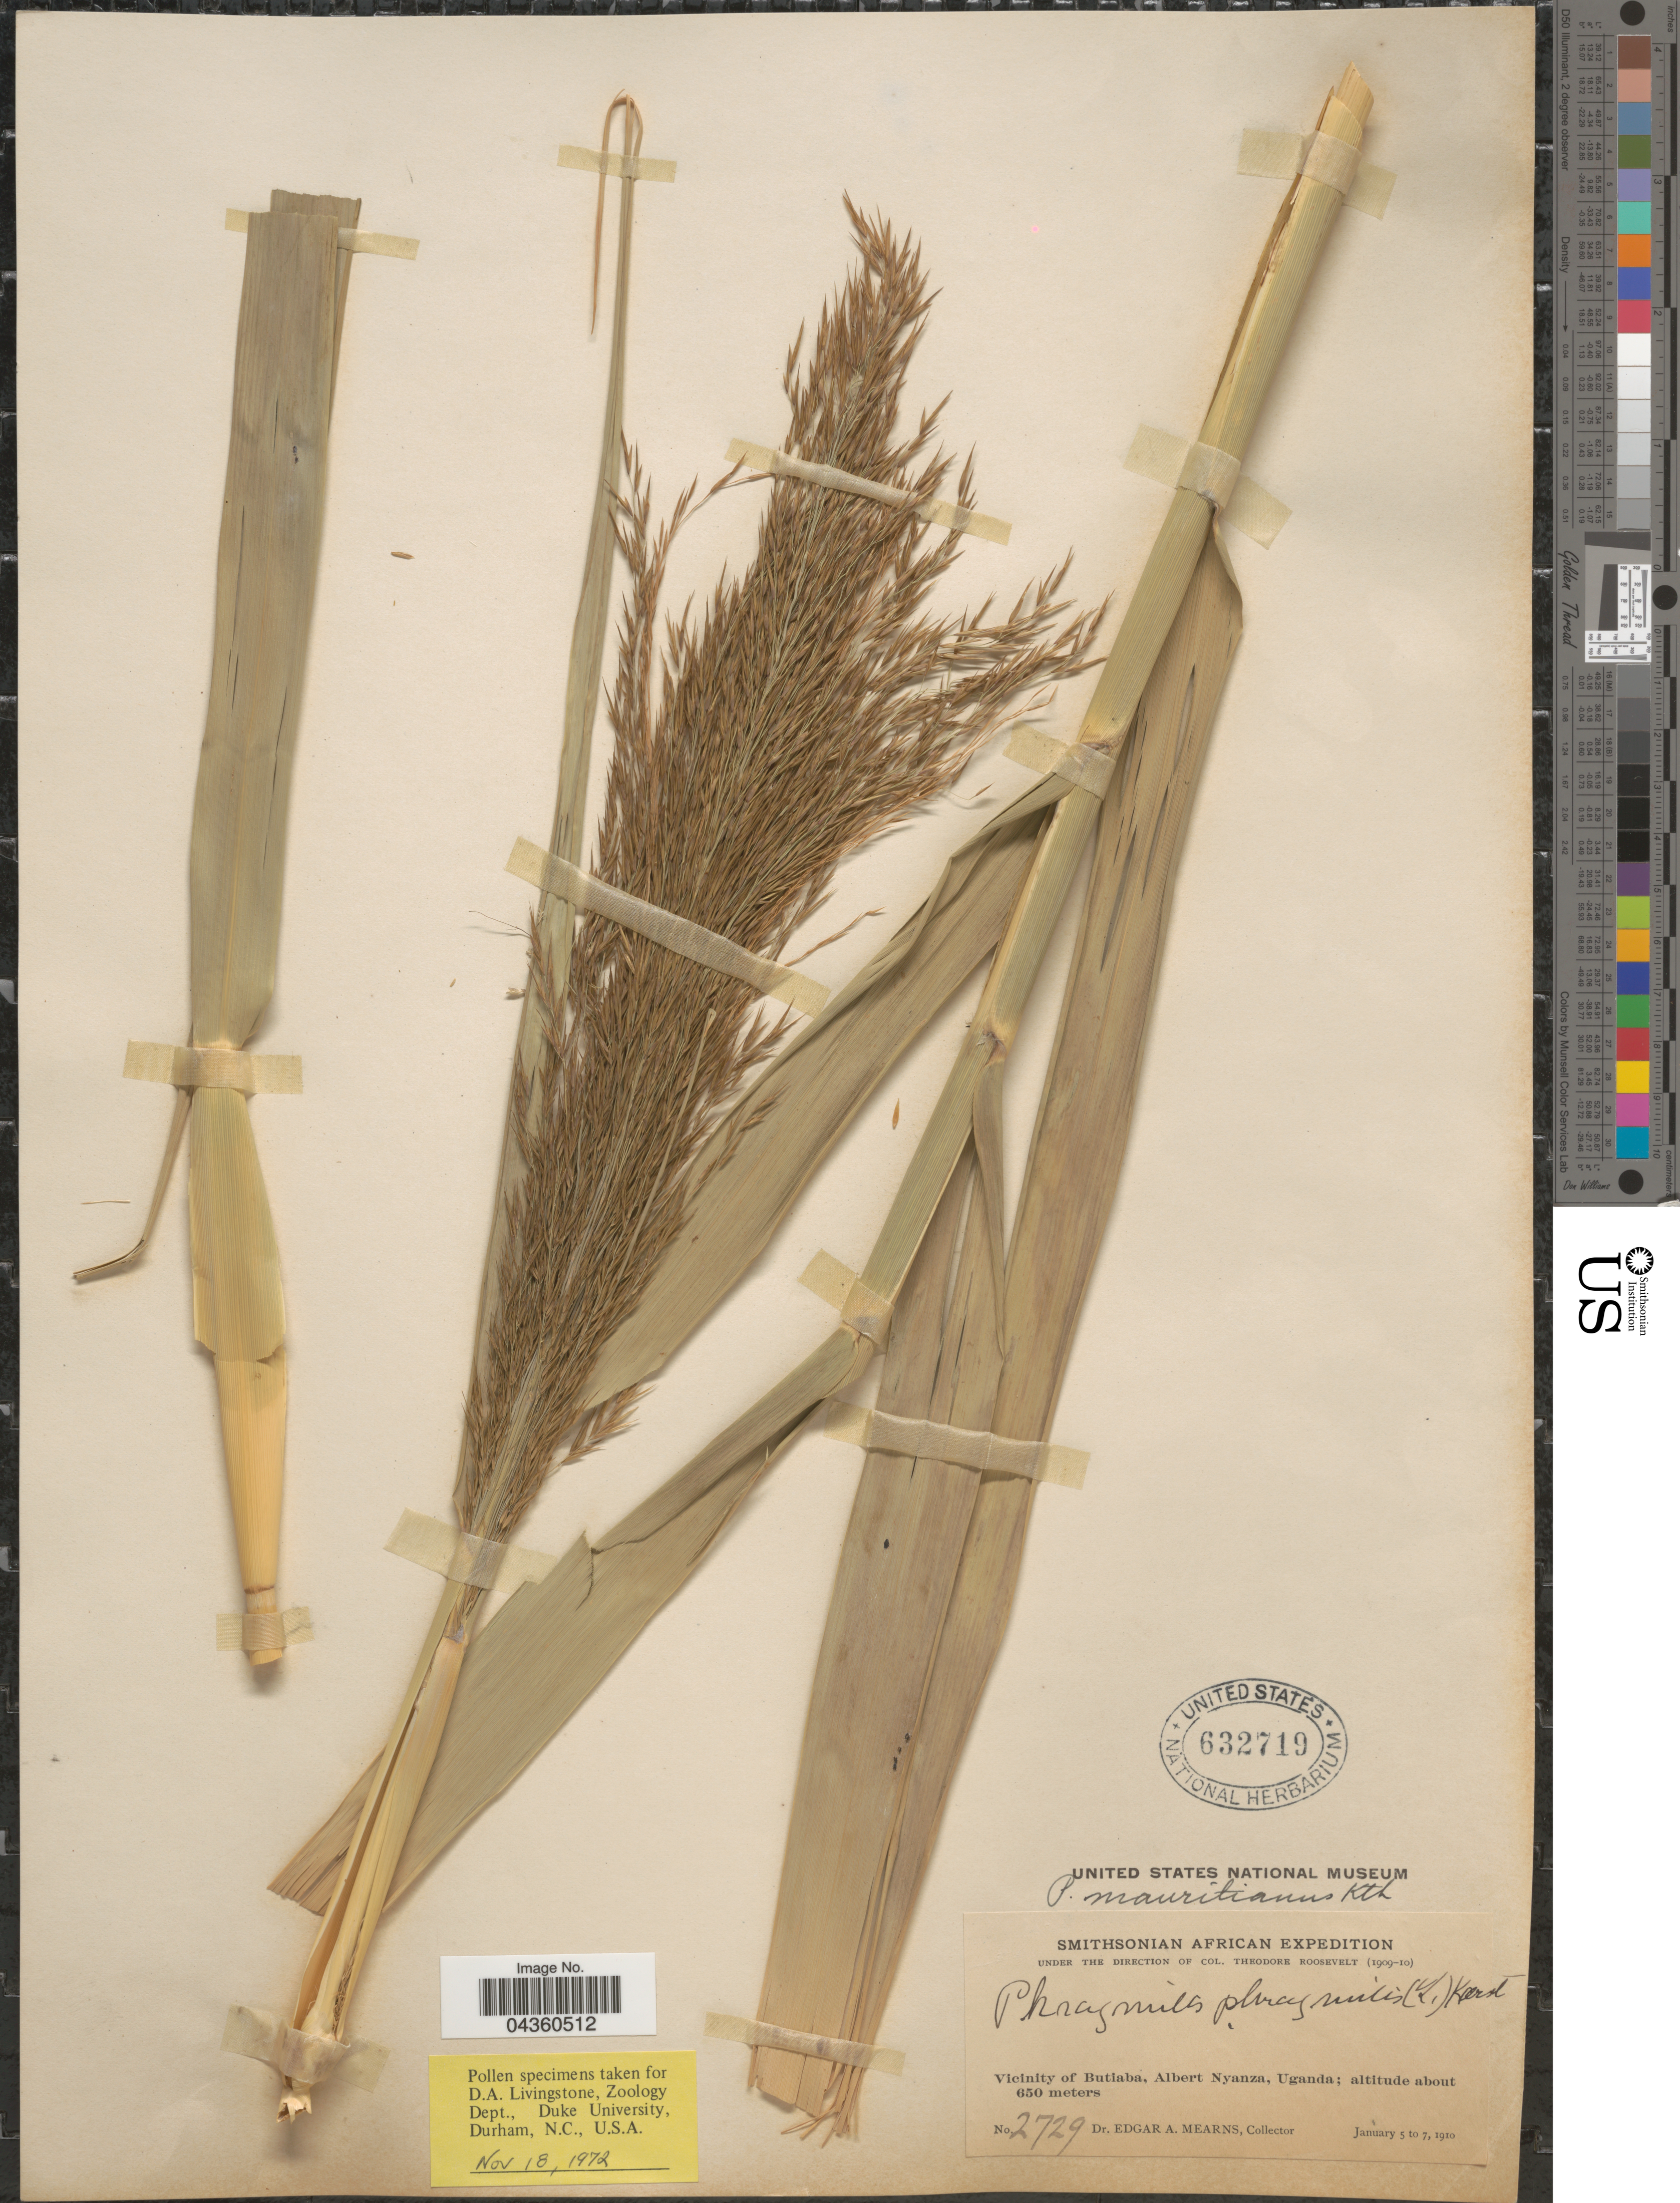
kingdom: Plantae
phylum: Tracheophyta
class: Liliopsida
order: Poales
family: Poaceae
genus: Phragmites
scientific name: Phragmites mauritianus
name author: Kunth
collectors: E. A. Mearns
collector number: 2729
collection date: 1910-01-05/1910-01-07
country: Uganda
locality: Smithsonian African Expedition. Vicinity of Butiaba, Albert Nyanza.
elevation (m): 650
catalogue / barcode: US 632719